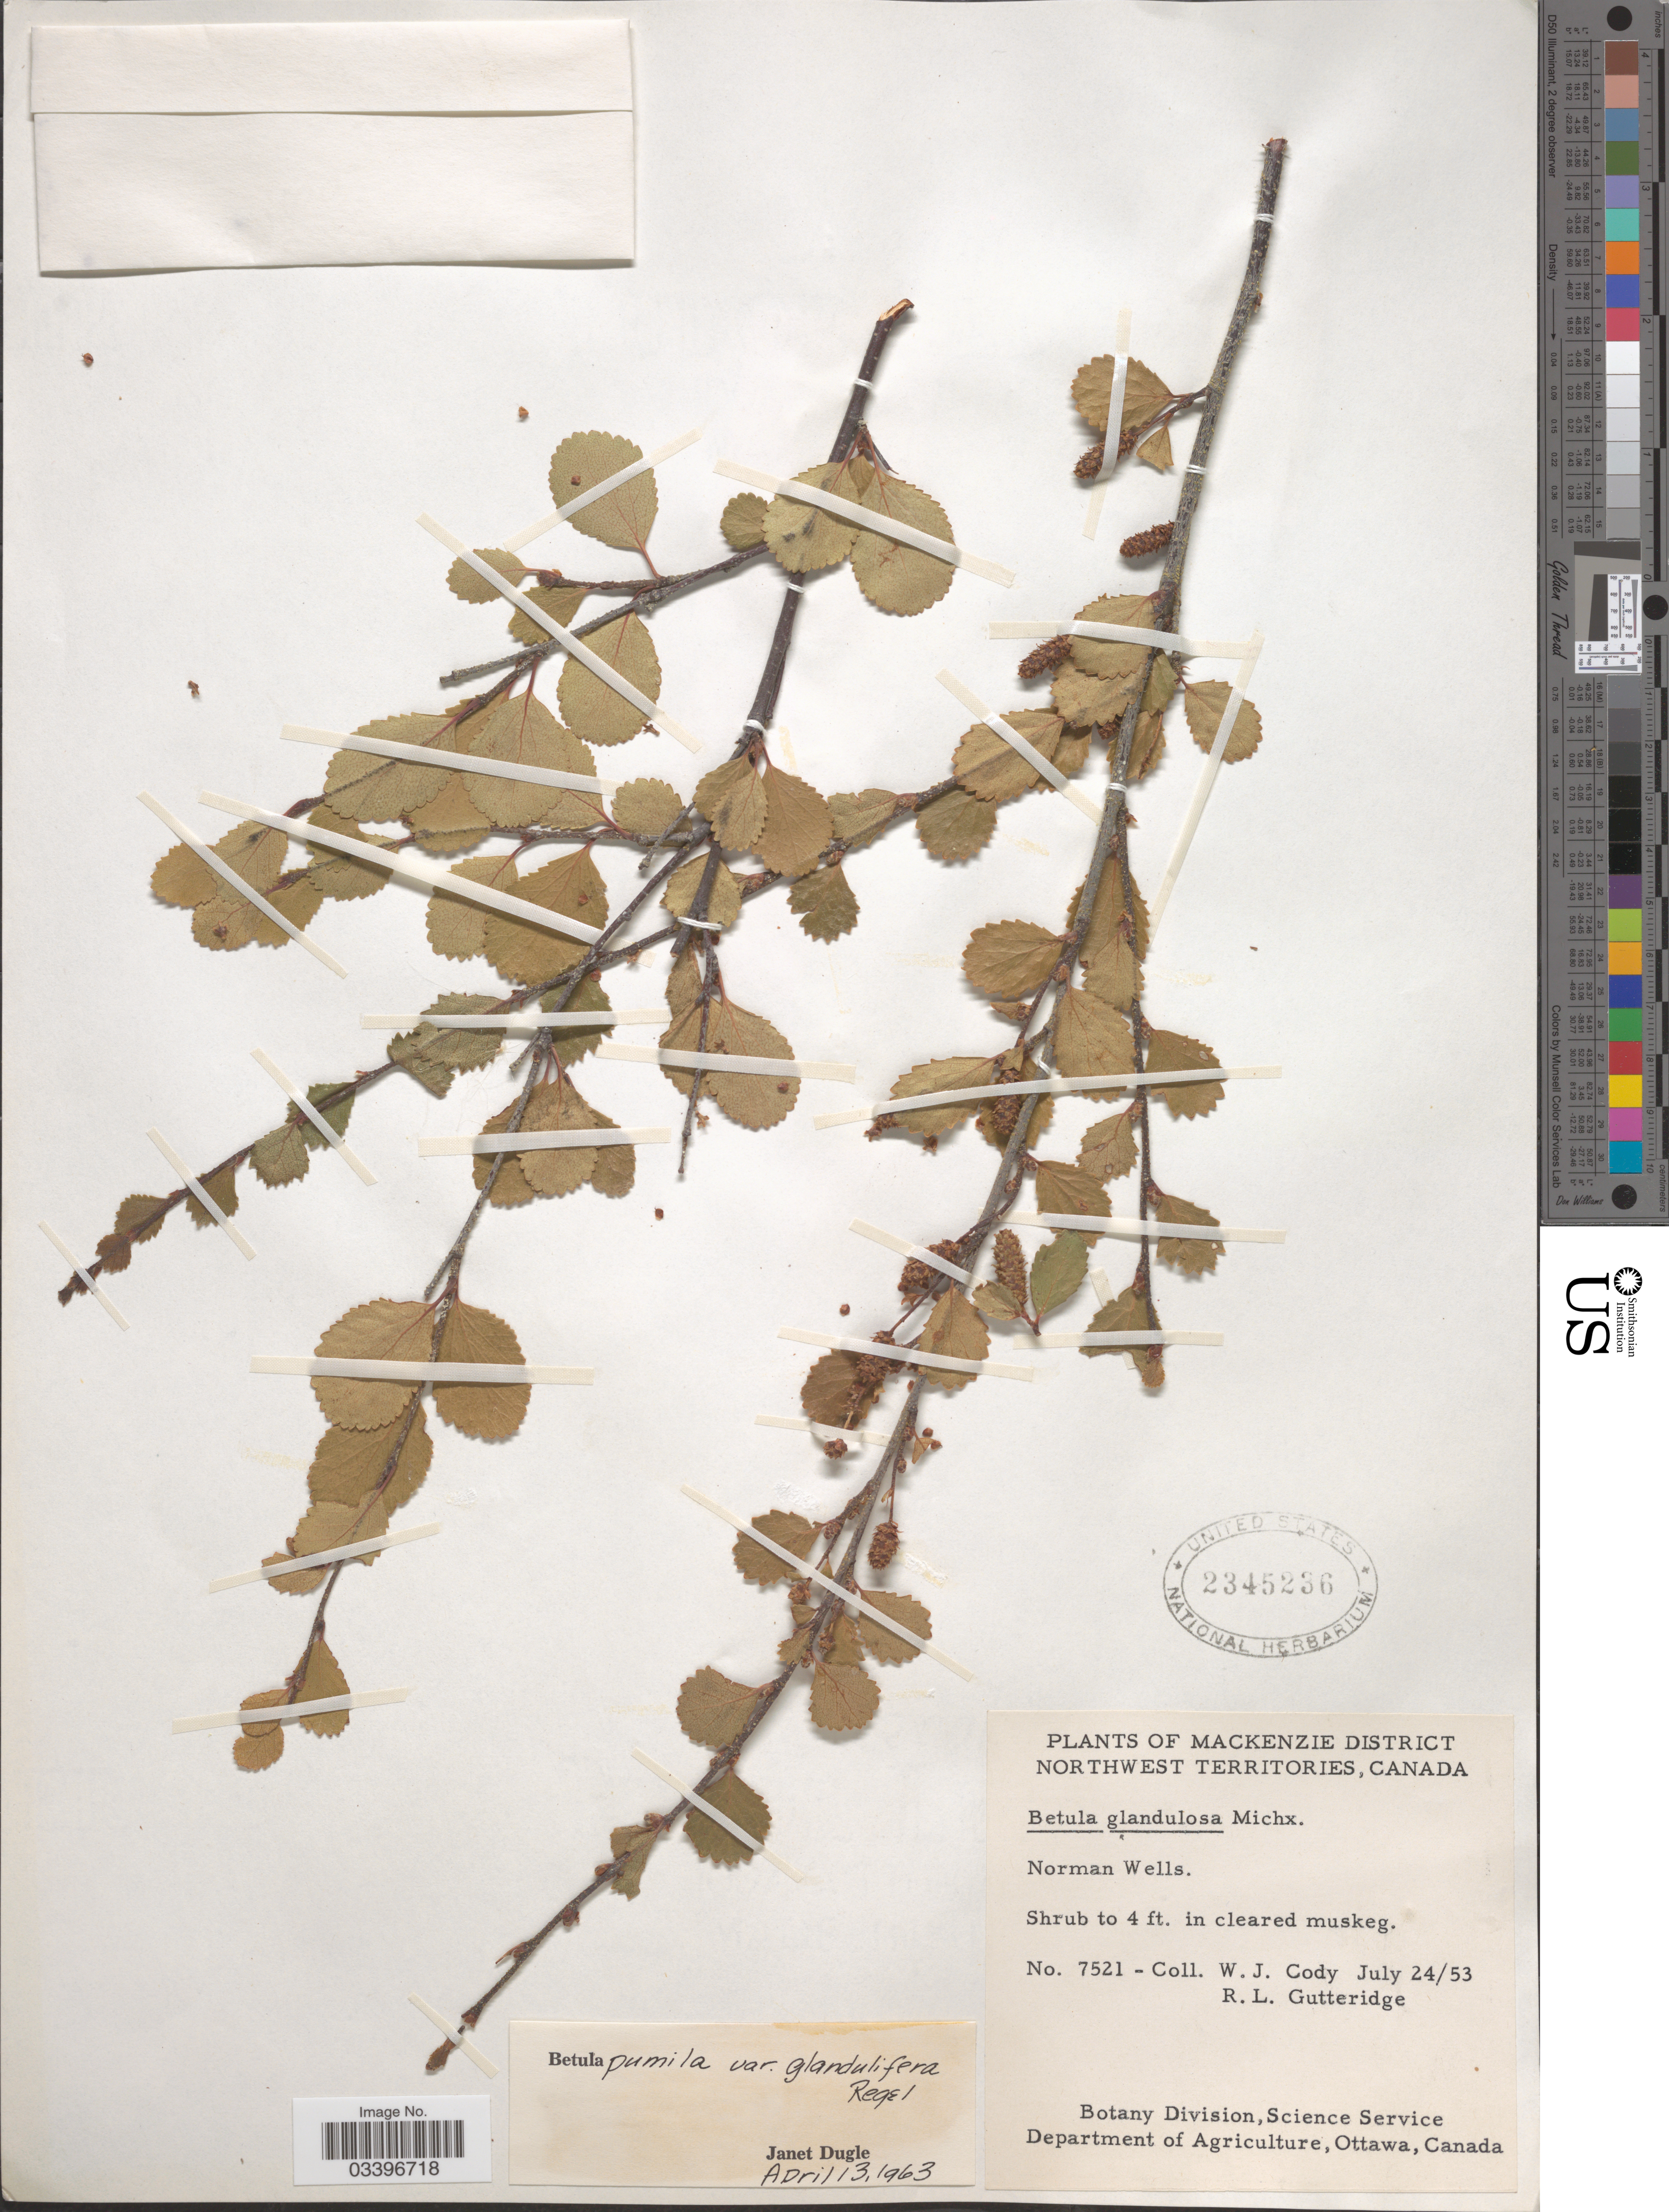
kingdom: Plantae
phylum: Tracheophyta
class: Magnoliopsida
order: Fagales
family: Betulaceae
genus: Betula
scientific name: Betula pumila var. glandulifera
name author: Regel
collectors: W. Cody & R. Gutteridge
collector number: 7521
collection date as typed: Transcribed d/m/y: 24/7/53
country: Canada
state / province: Northwest Territories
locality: Mackenzie District. Norman Wells.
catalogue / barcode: US 2345236